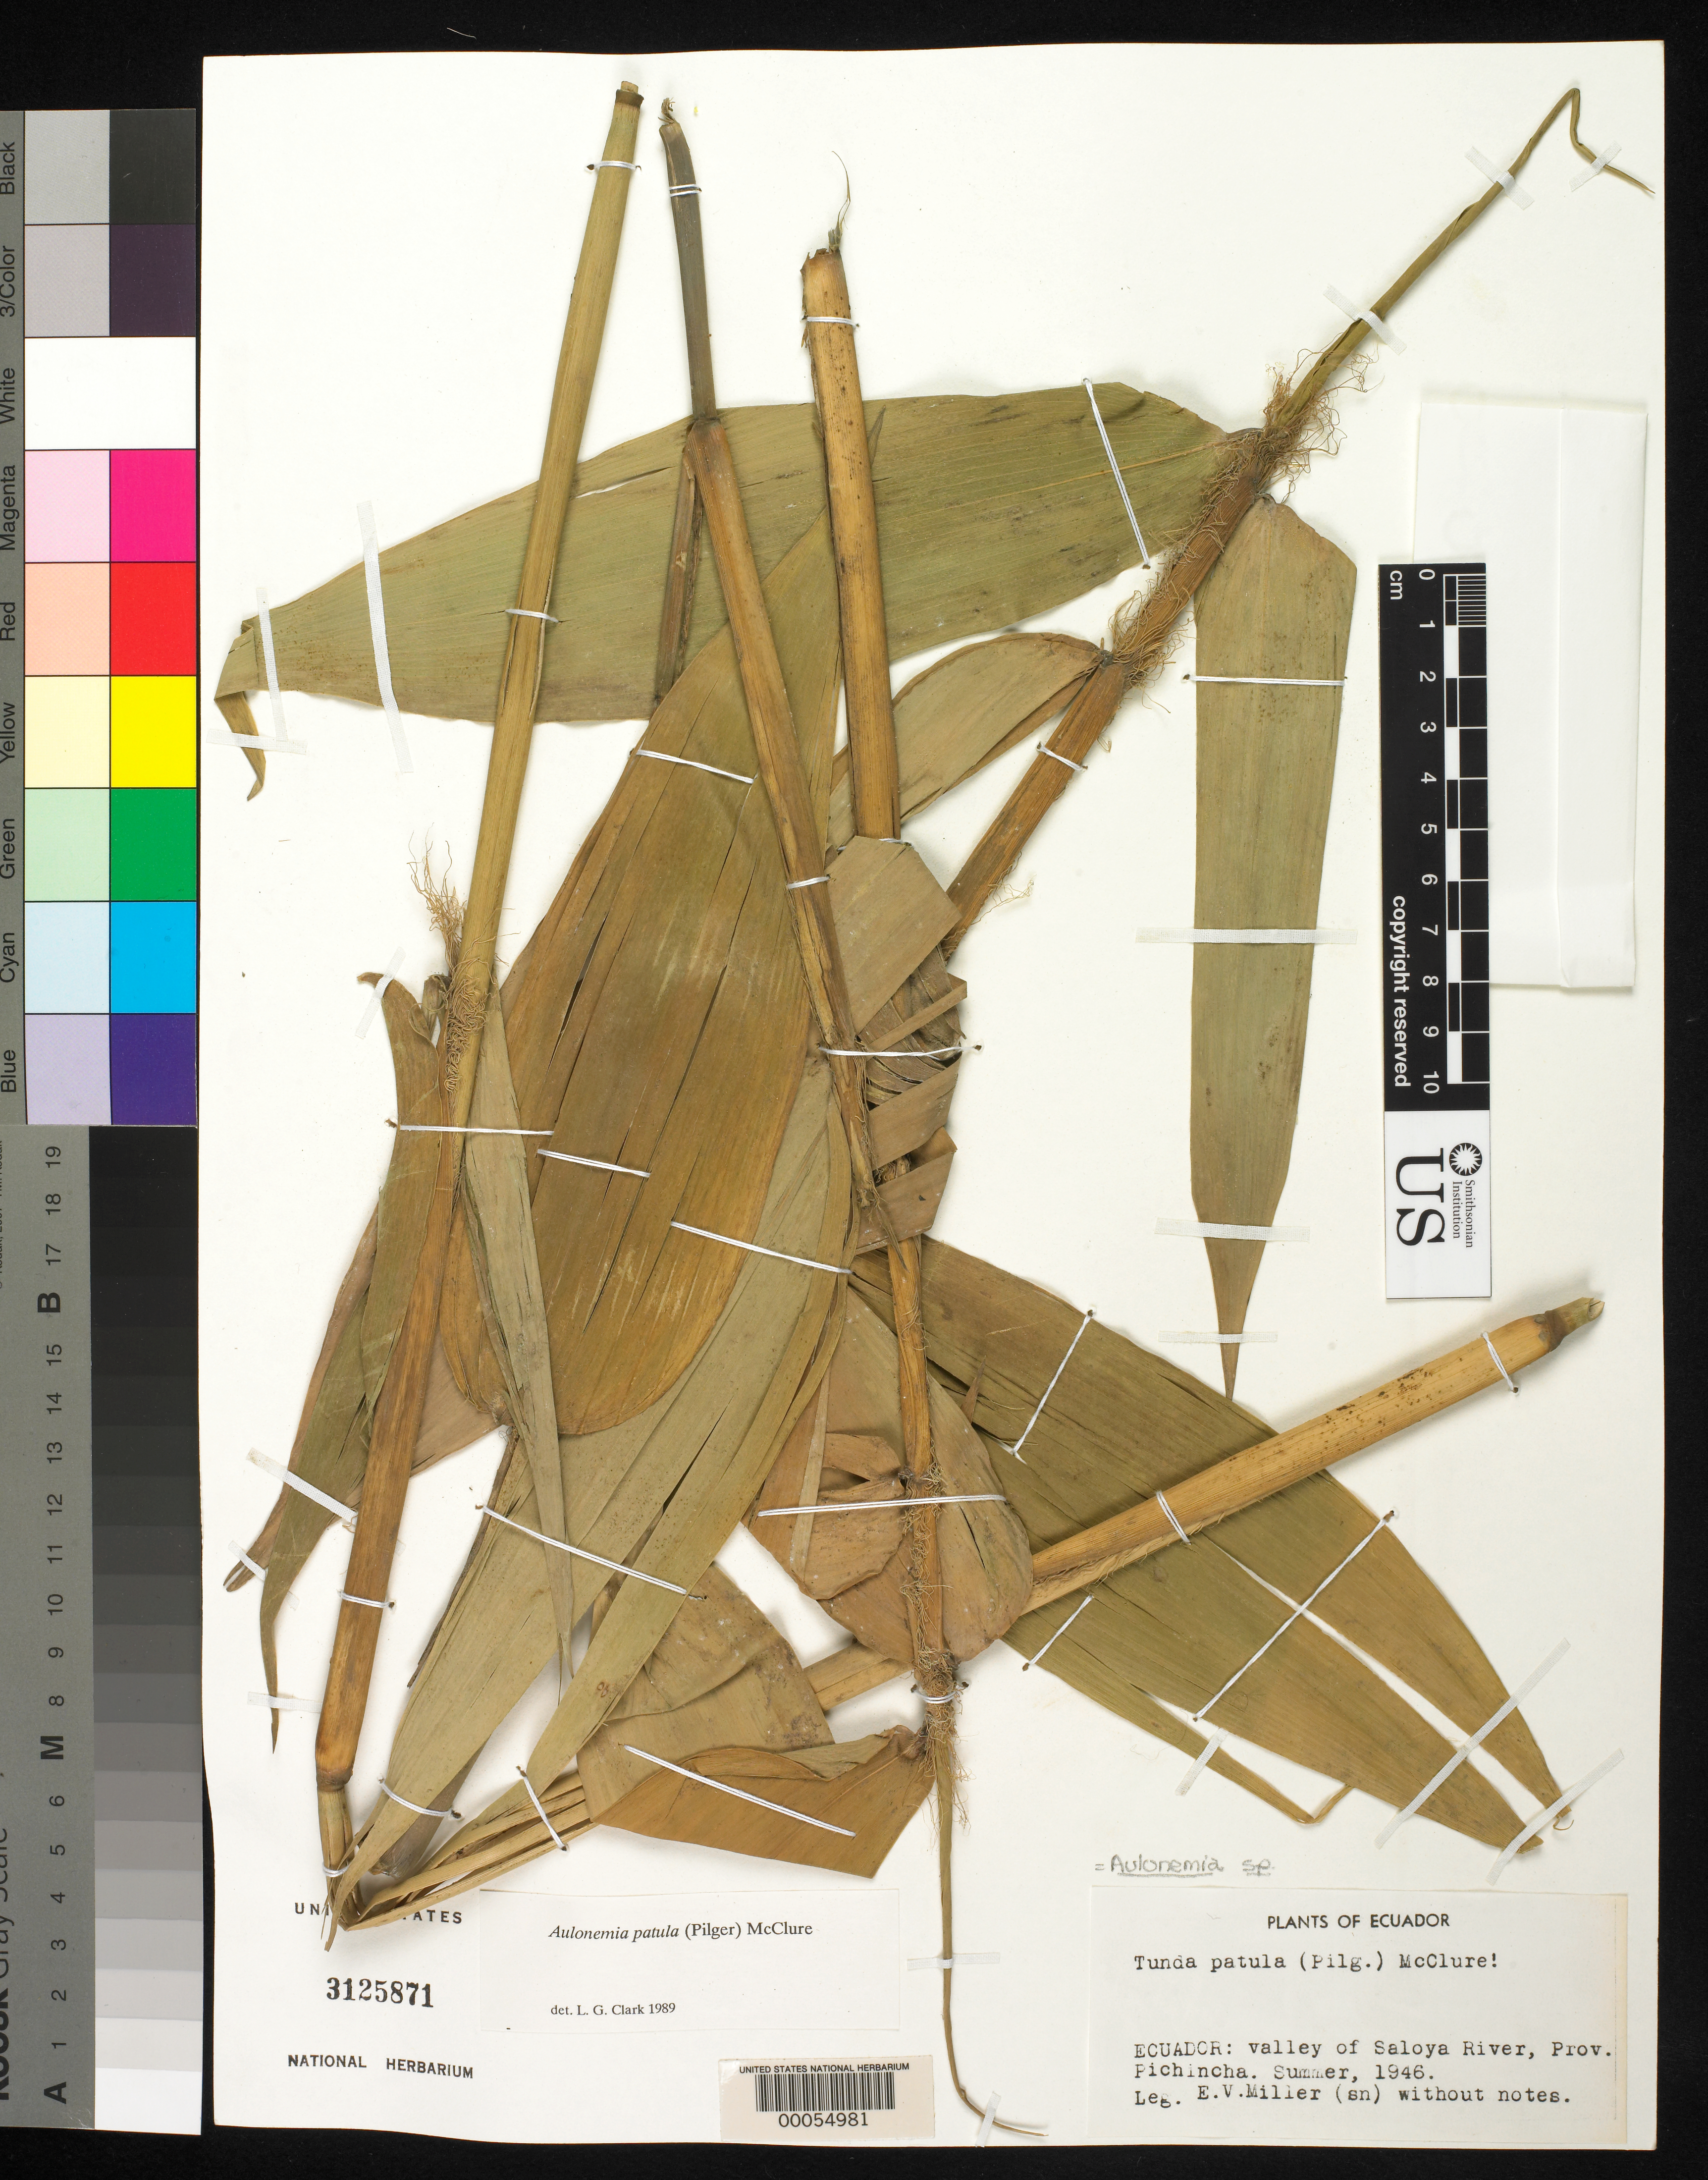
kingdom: Plantae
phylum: Tracheophyta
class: Liliopsida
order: Poales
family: Poaceae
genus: Aulonemia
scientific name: Aulonemia patula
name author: (Pilg.) McClure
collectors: E. V. Miller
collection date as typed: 1946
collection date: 1946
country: Ecuador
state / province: Pichincha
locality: Valley of the saloya River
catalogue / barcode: US 3125871